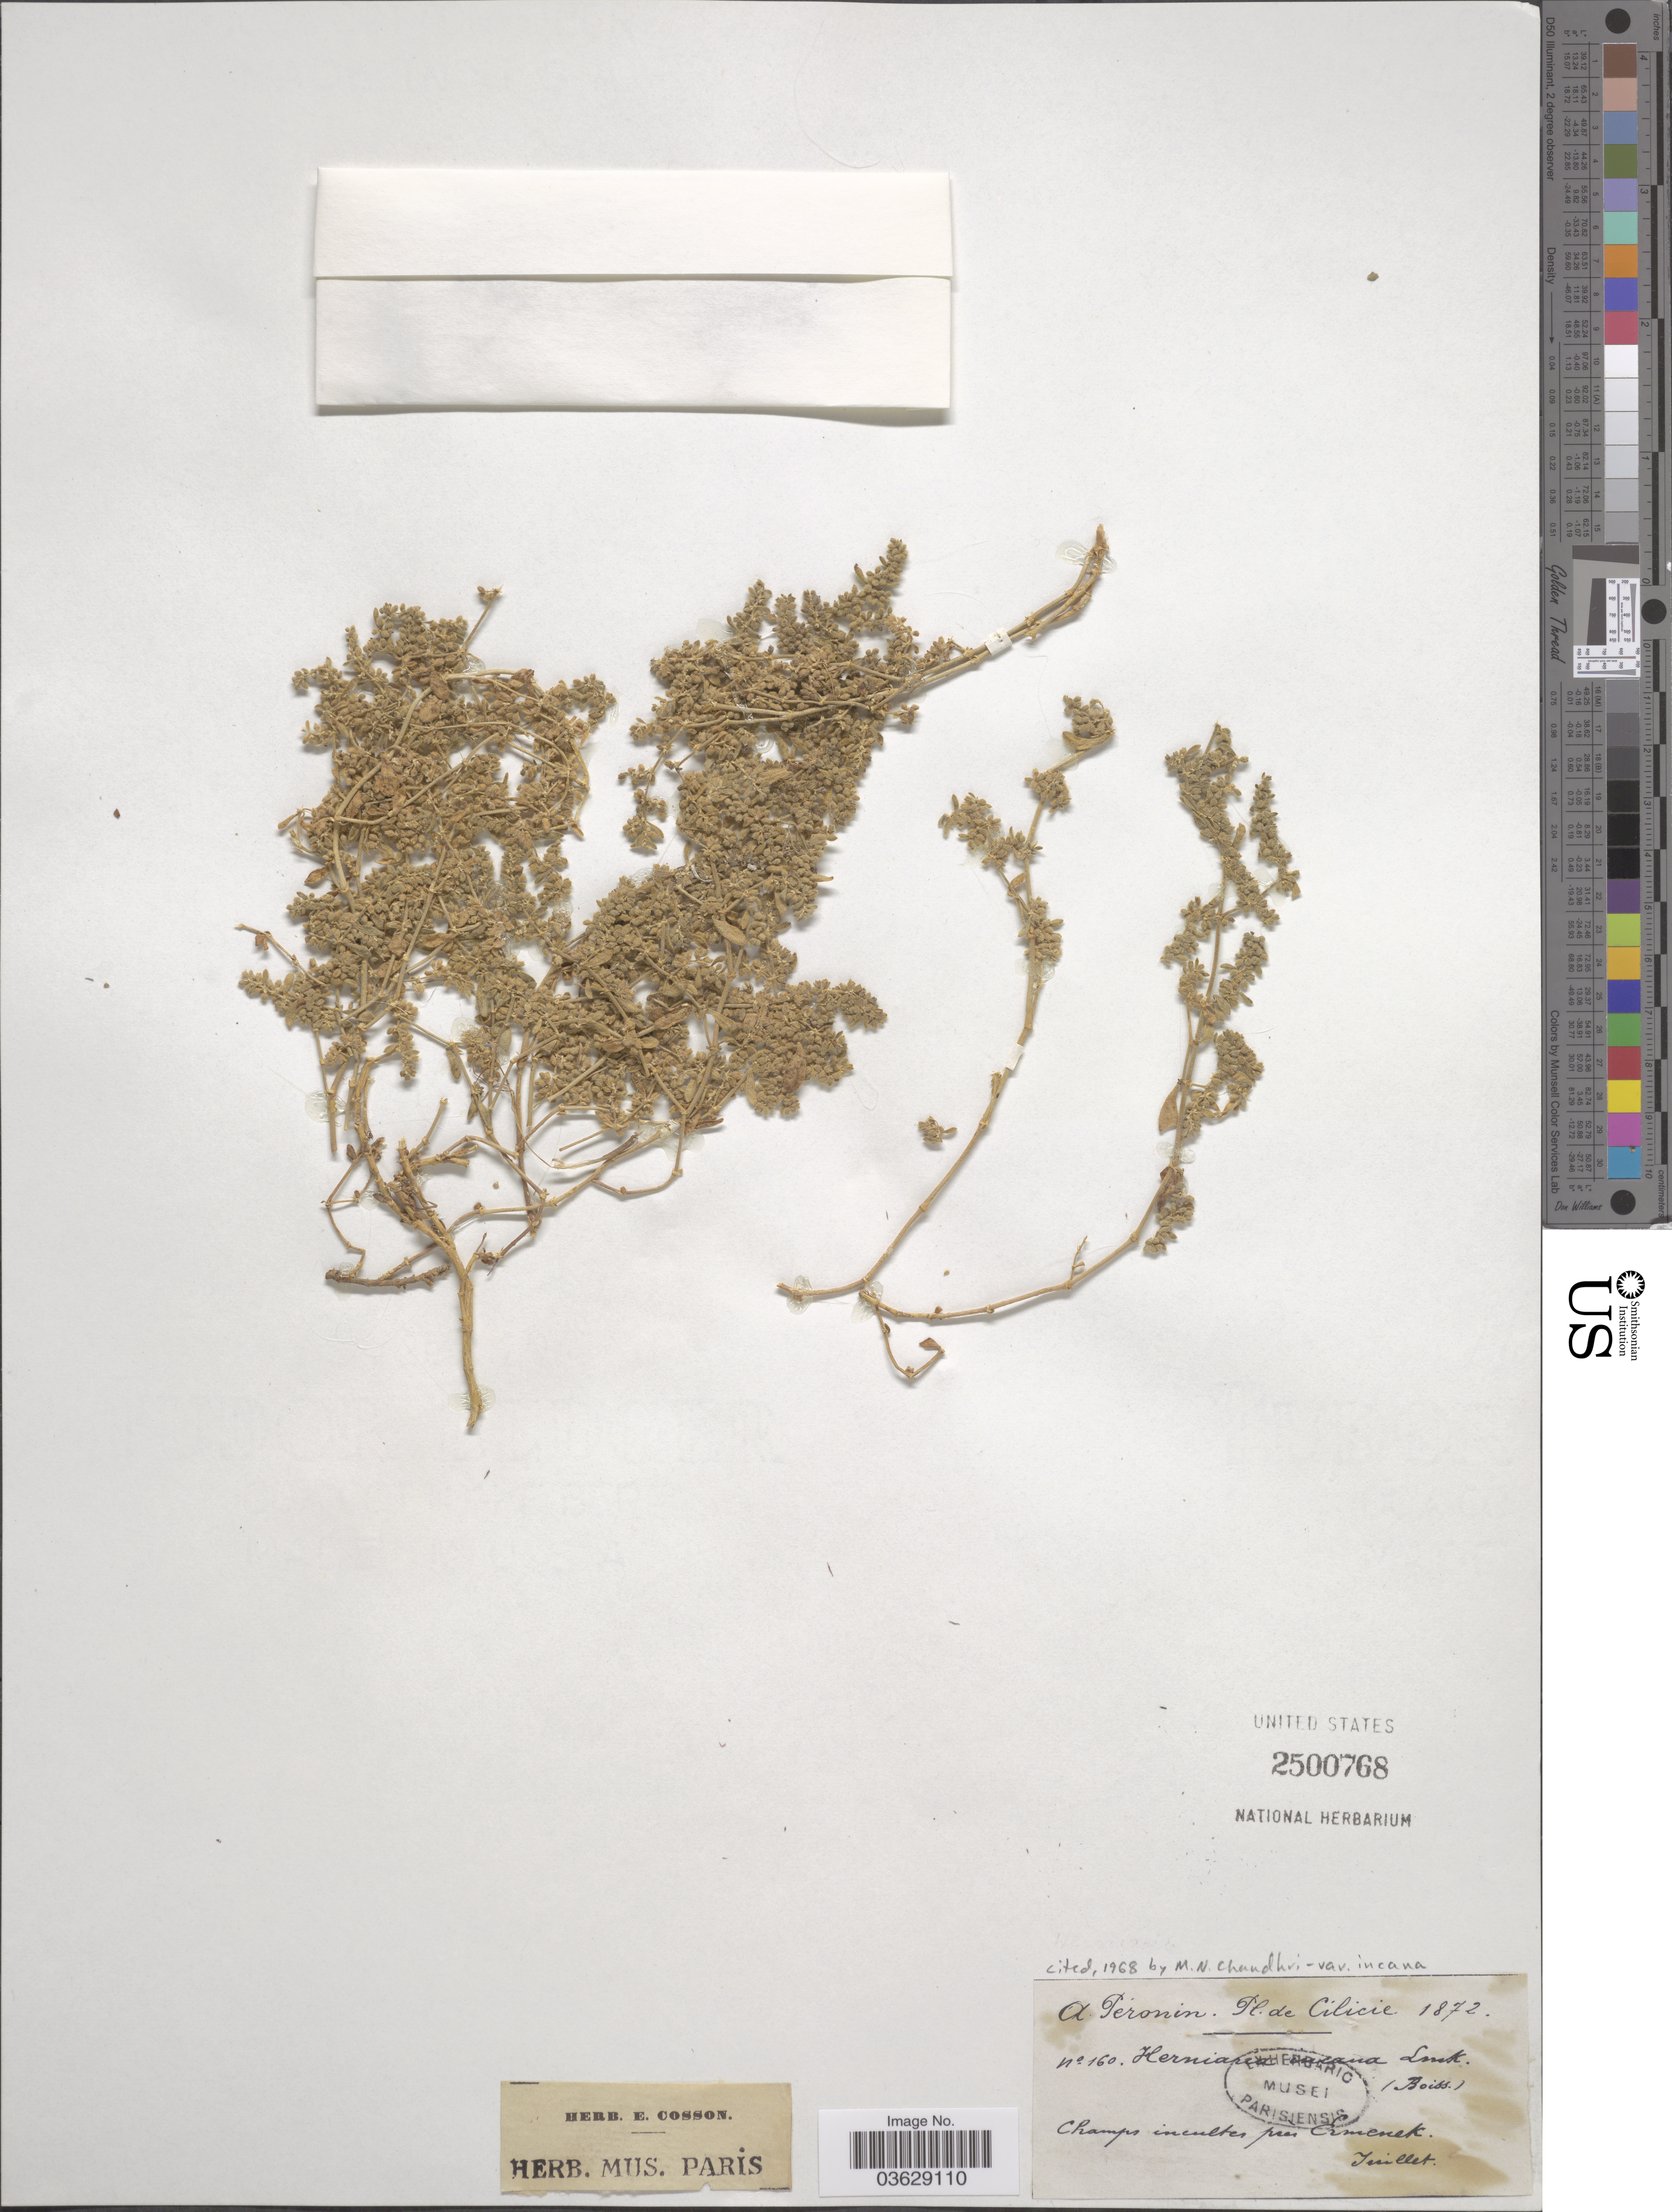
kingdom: Plantae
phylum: Tracheophyta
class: Magnoliopsida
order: Caryophyllales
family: Caryophyllaceae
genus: Herniaria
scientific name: Herniaria incana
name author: Lam.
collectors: A. Péronin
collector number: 160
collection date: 1872-07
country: Turkey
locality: Cilicie. Champs incultes près Ermenek.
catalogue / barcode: US 2500768